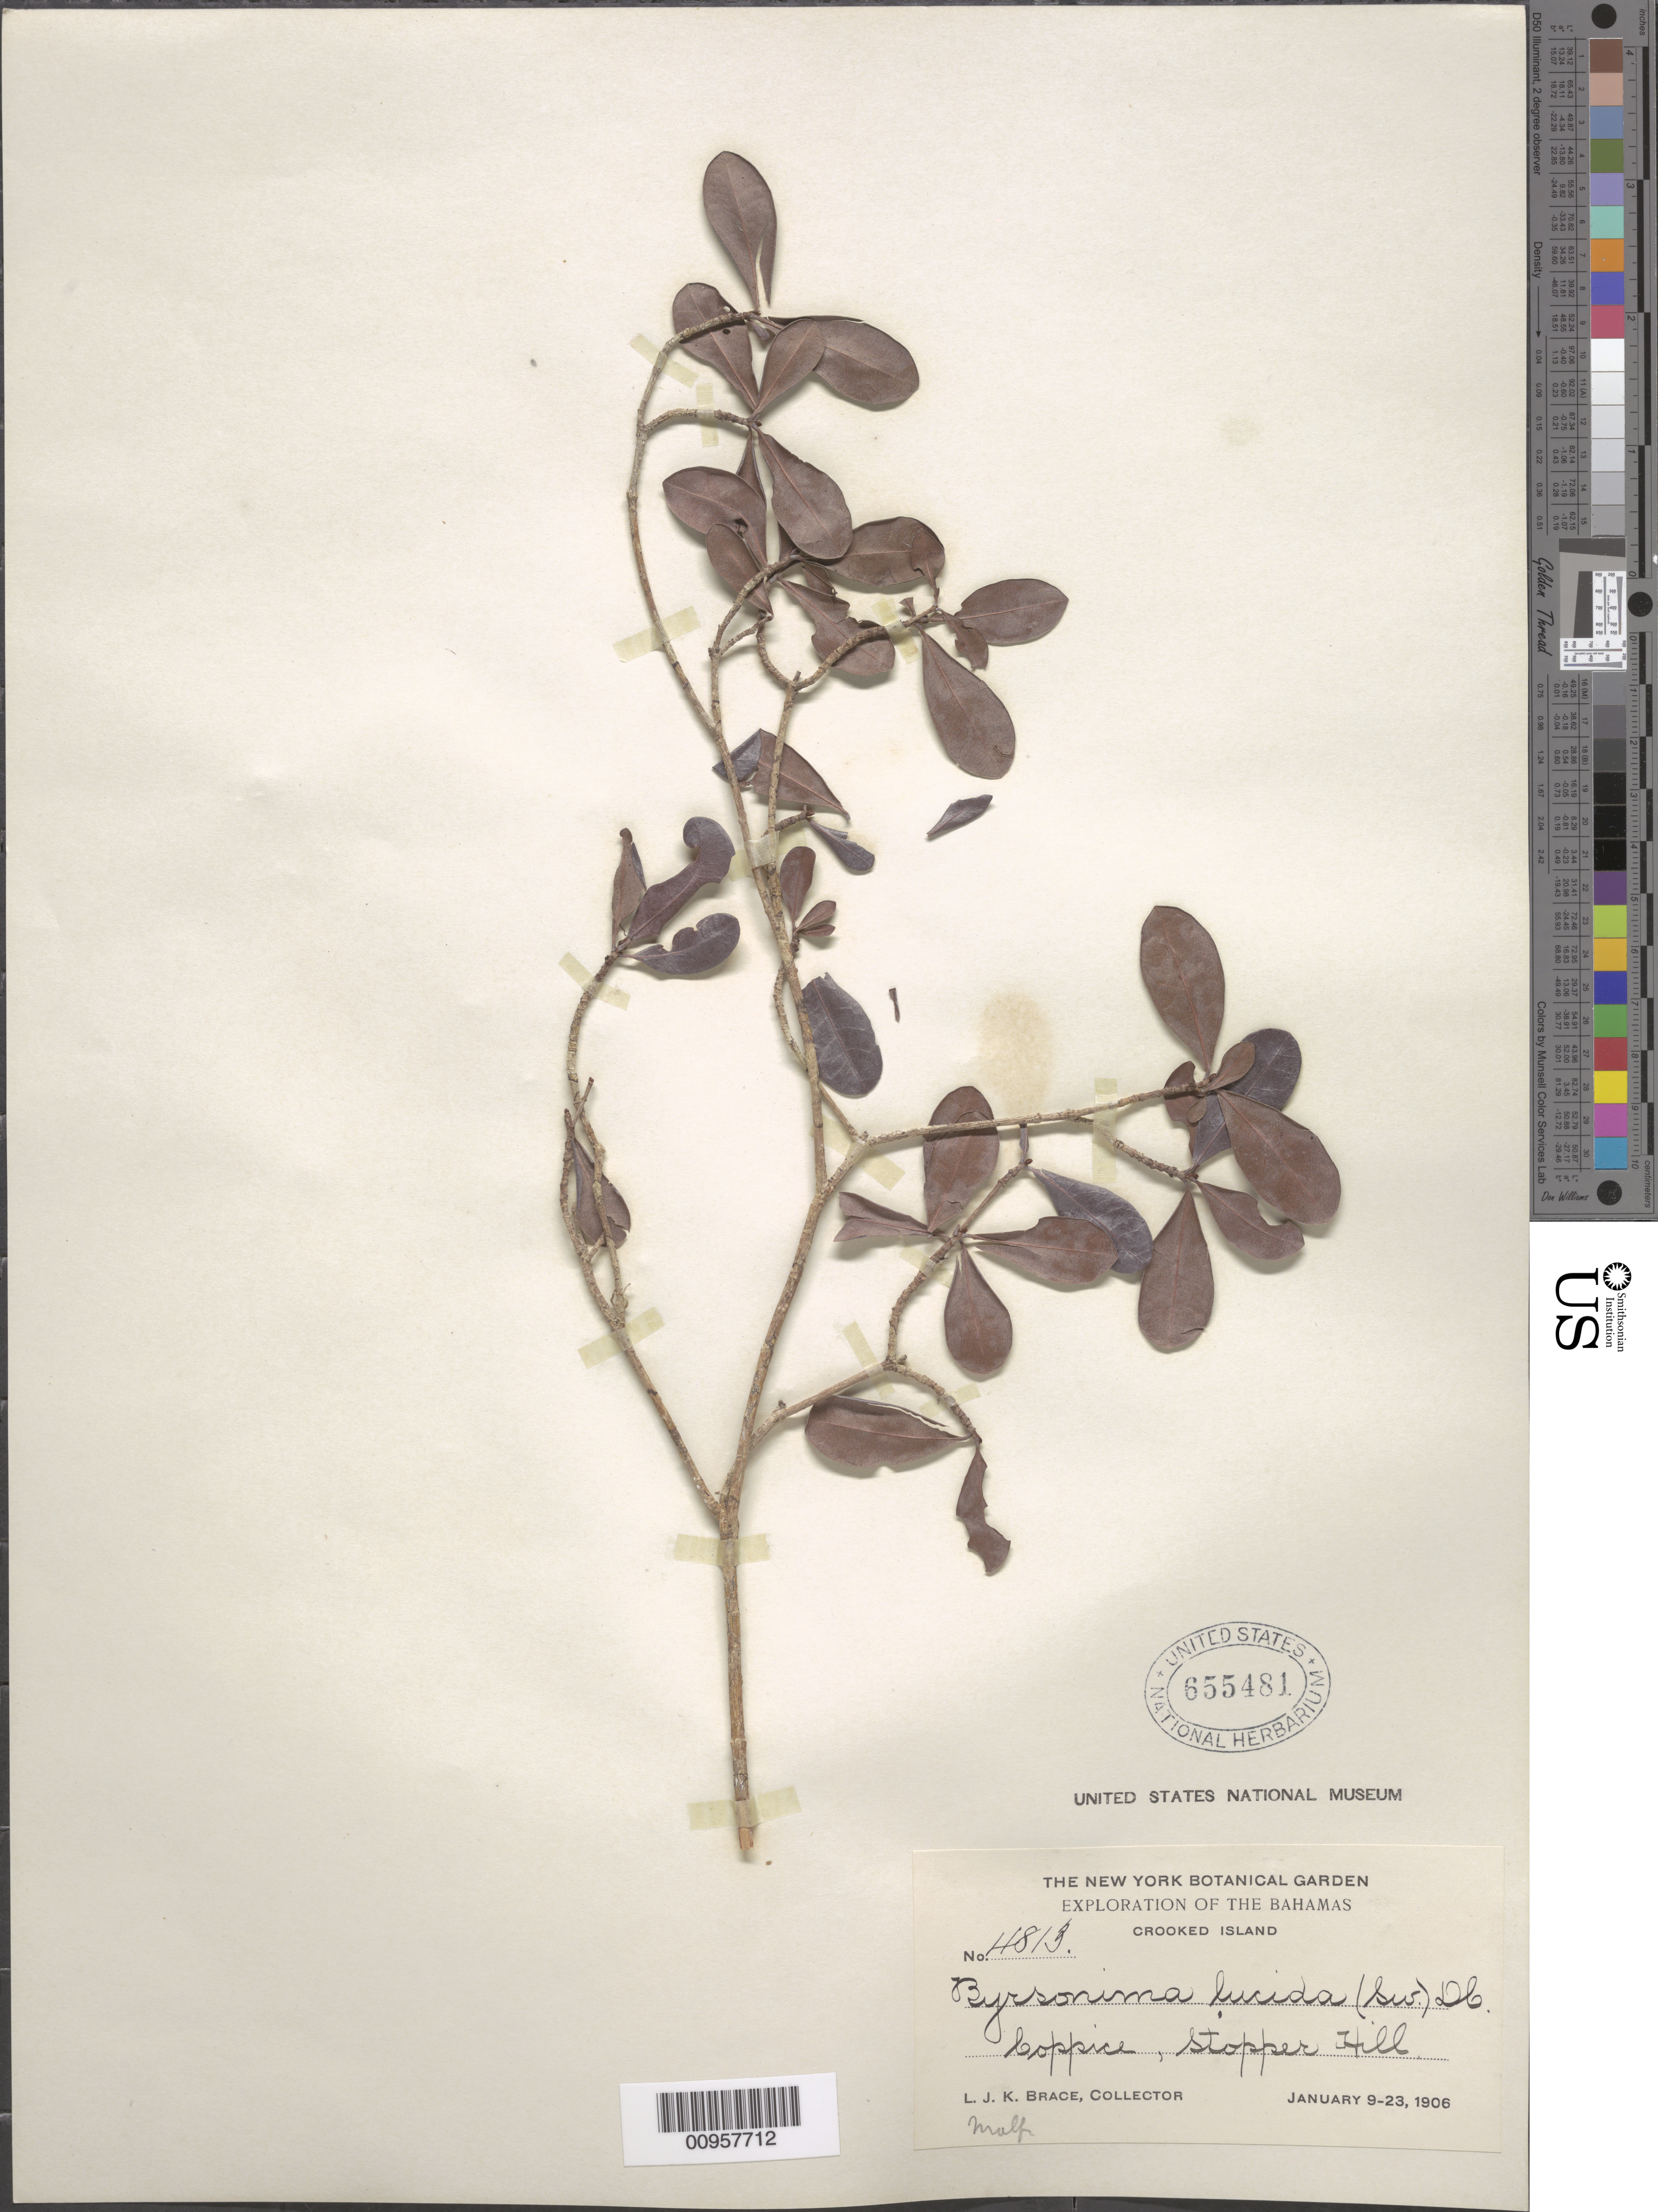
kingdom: Plantae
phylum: Tracheophyta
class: Magnoliopsida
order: Malpighiales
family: Malpighiaceae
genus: Byrsonima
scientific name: Byrsonima lucida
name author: (Mill.) DC.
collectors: L. J. K. Brace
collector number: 4813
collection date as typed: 09 Jan 1906 to 23 Jan 1906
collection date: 1906-01-09/1906-01-23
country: Bahamas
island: Crooked Island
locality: Stopper hill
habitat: Coppice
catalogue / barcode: US 655481